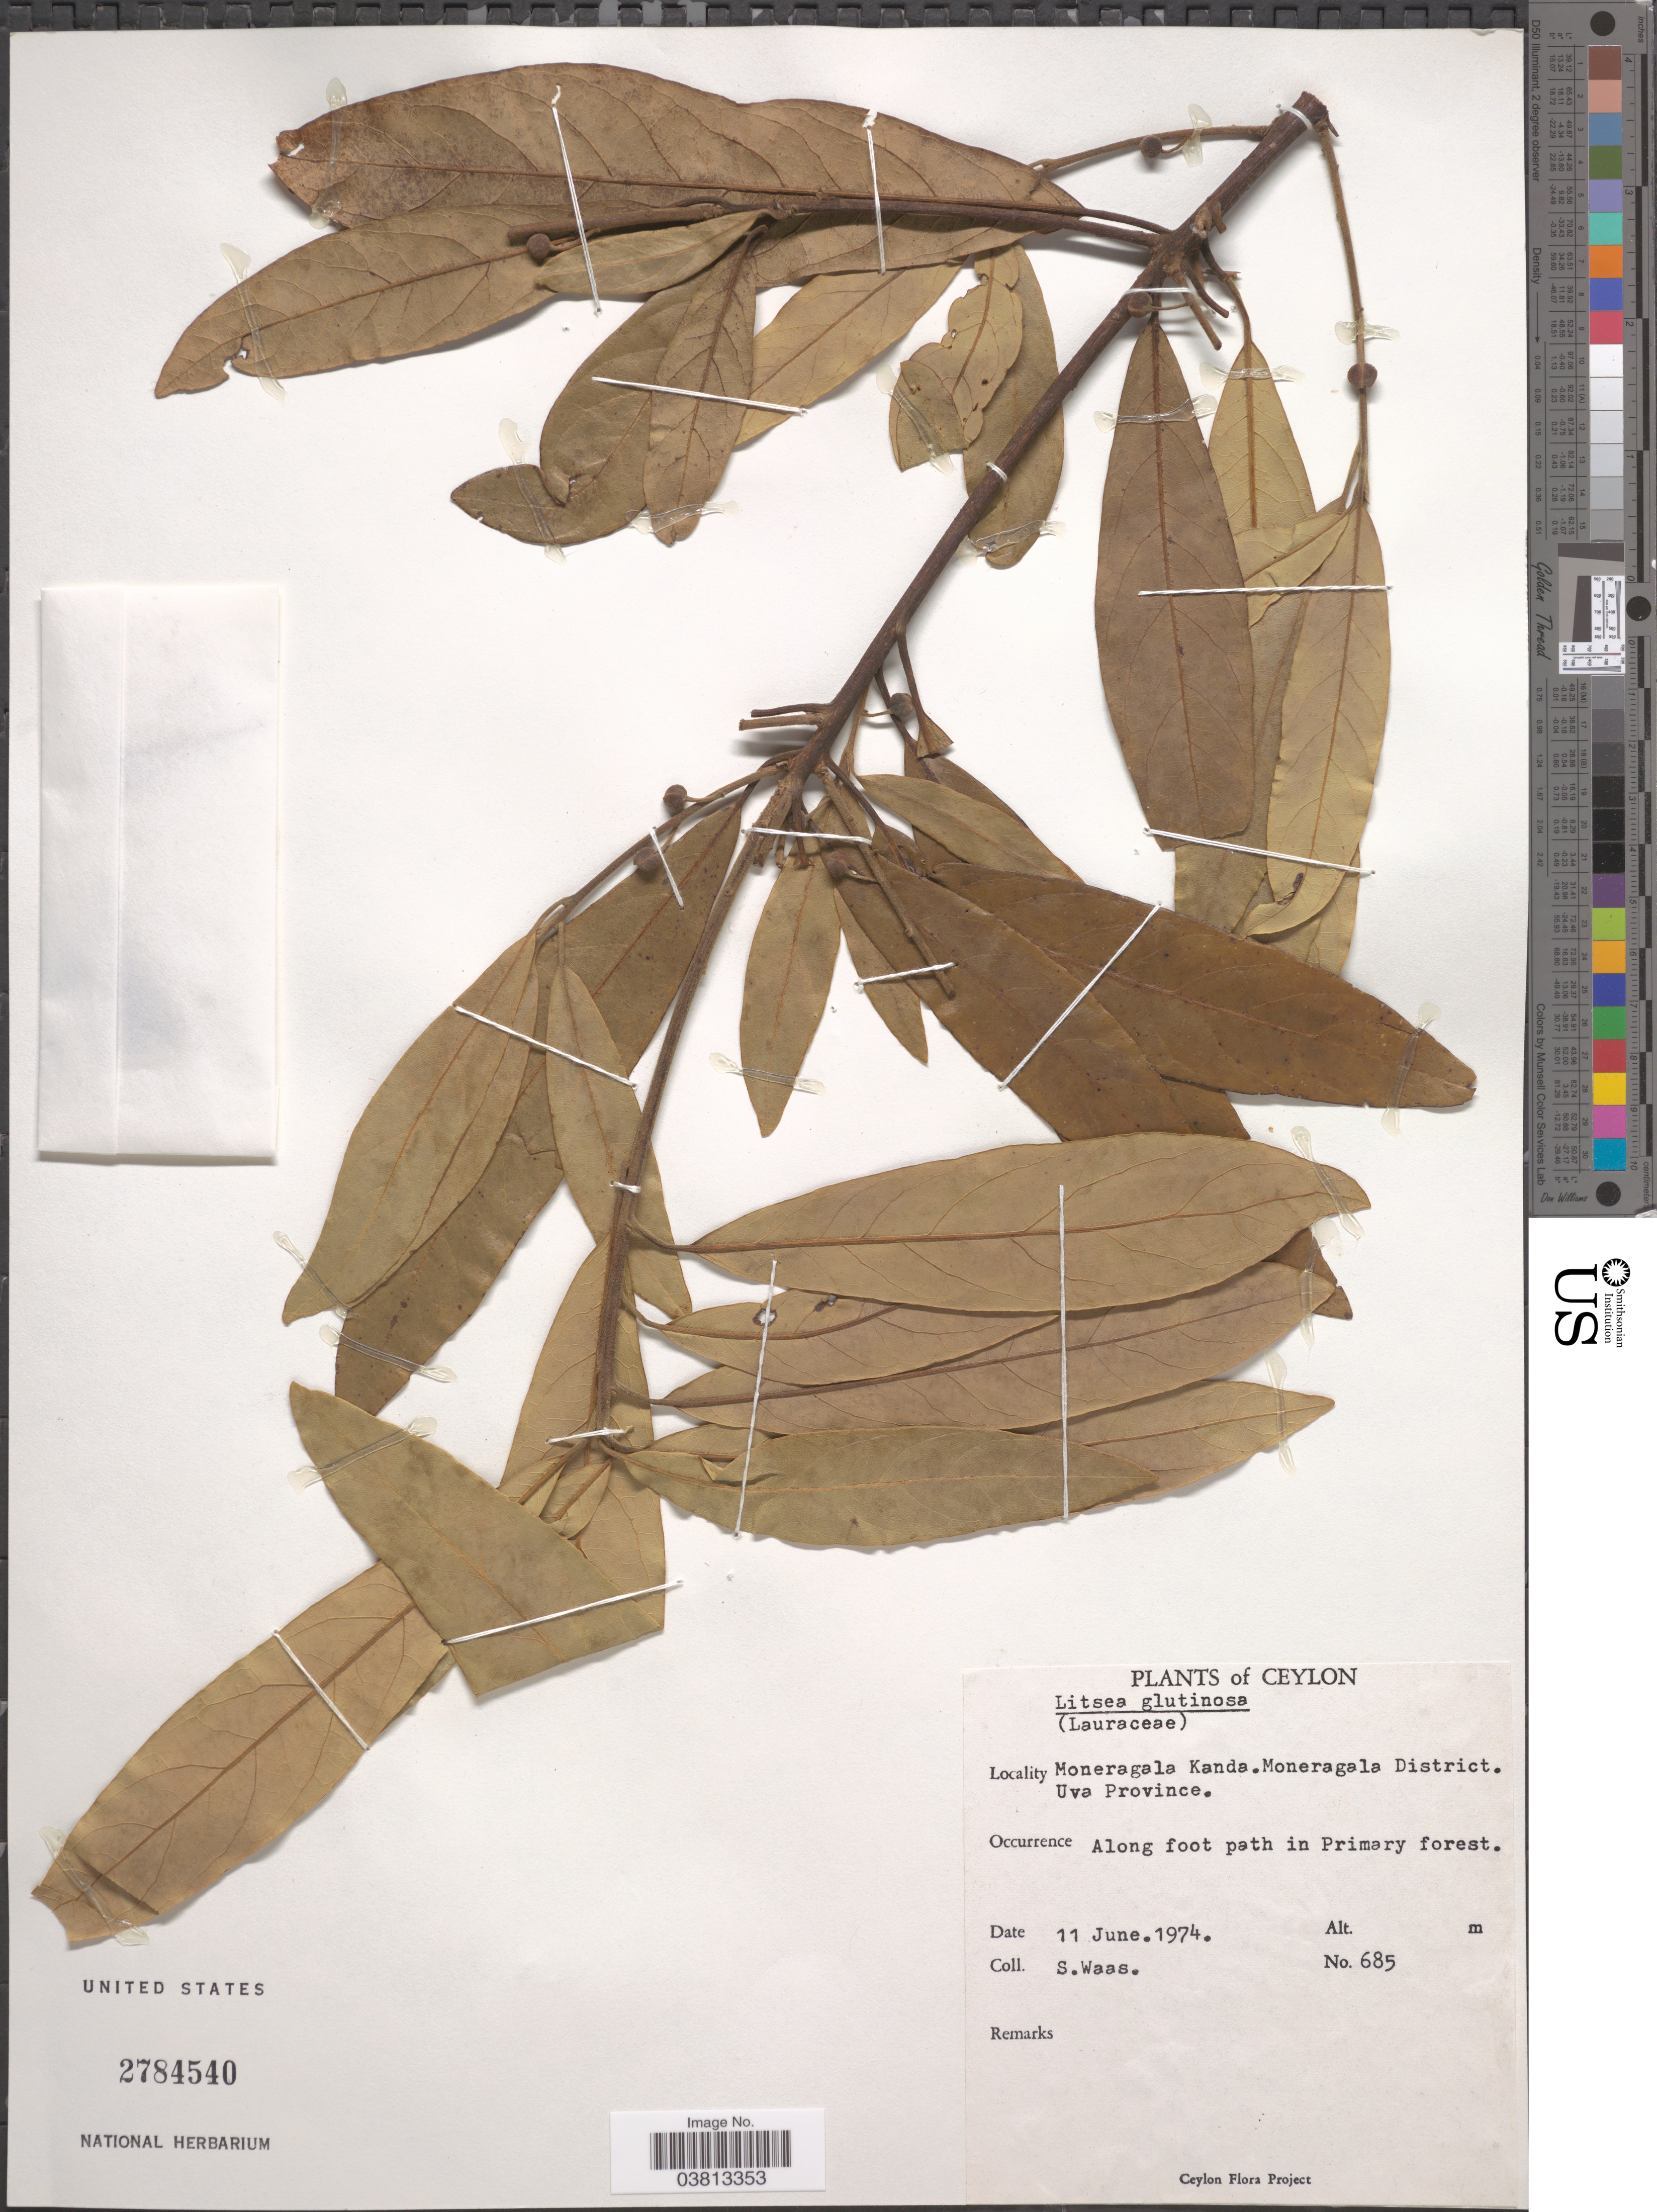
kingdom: Plantae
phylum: Tracheophyta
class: Magnoliopsida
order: Laurales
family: Lauraceae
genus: Litsea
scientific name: Litsea glutinosa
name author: (Lour.) C.B. Rob.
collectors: S. Waas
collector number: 685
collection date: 1974-06-11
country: Sri Lanka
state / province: Uva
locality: Ceylon. Moneragala Kanda. Moneragala District. Along footh path in Primary forest.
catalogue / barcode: US 2784540